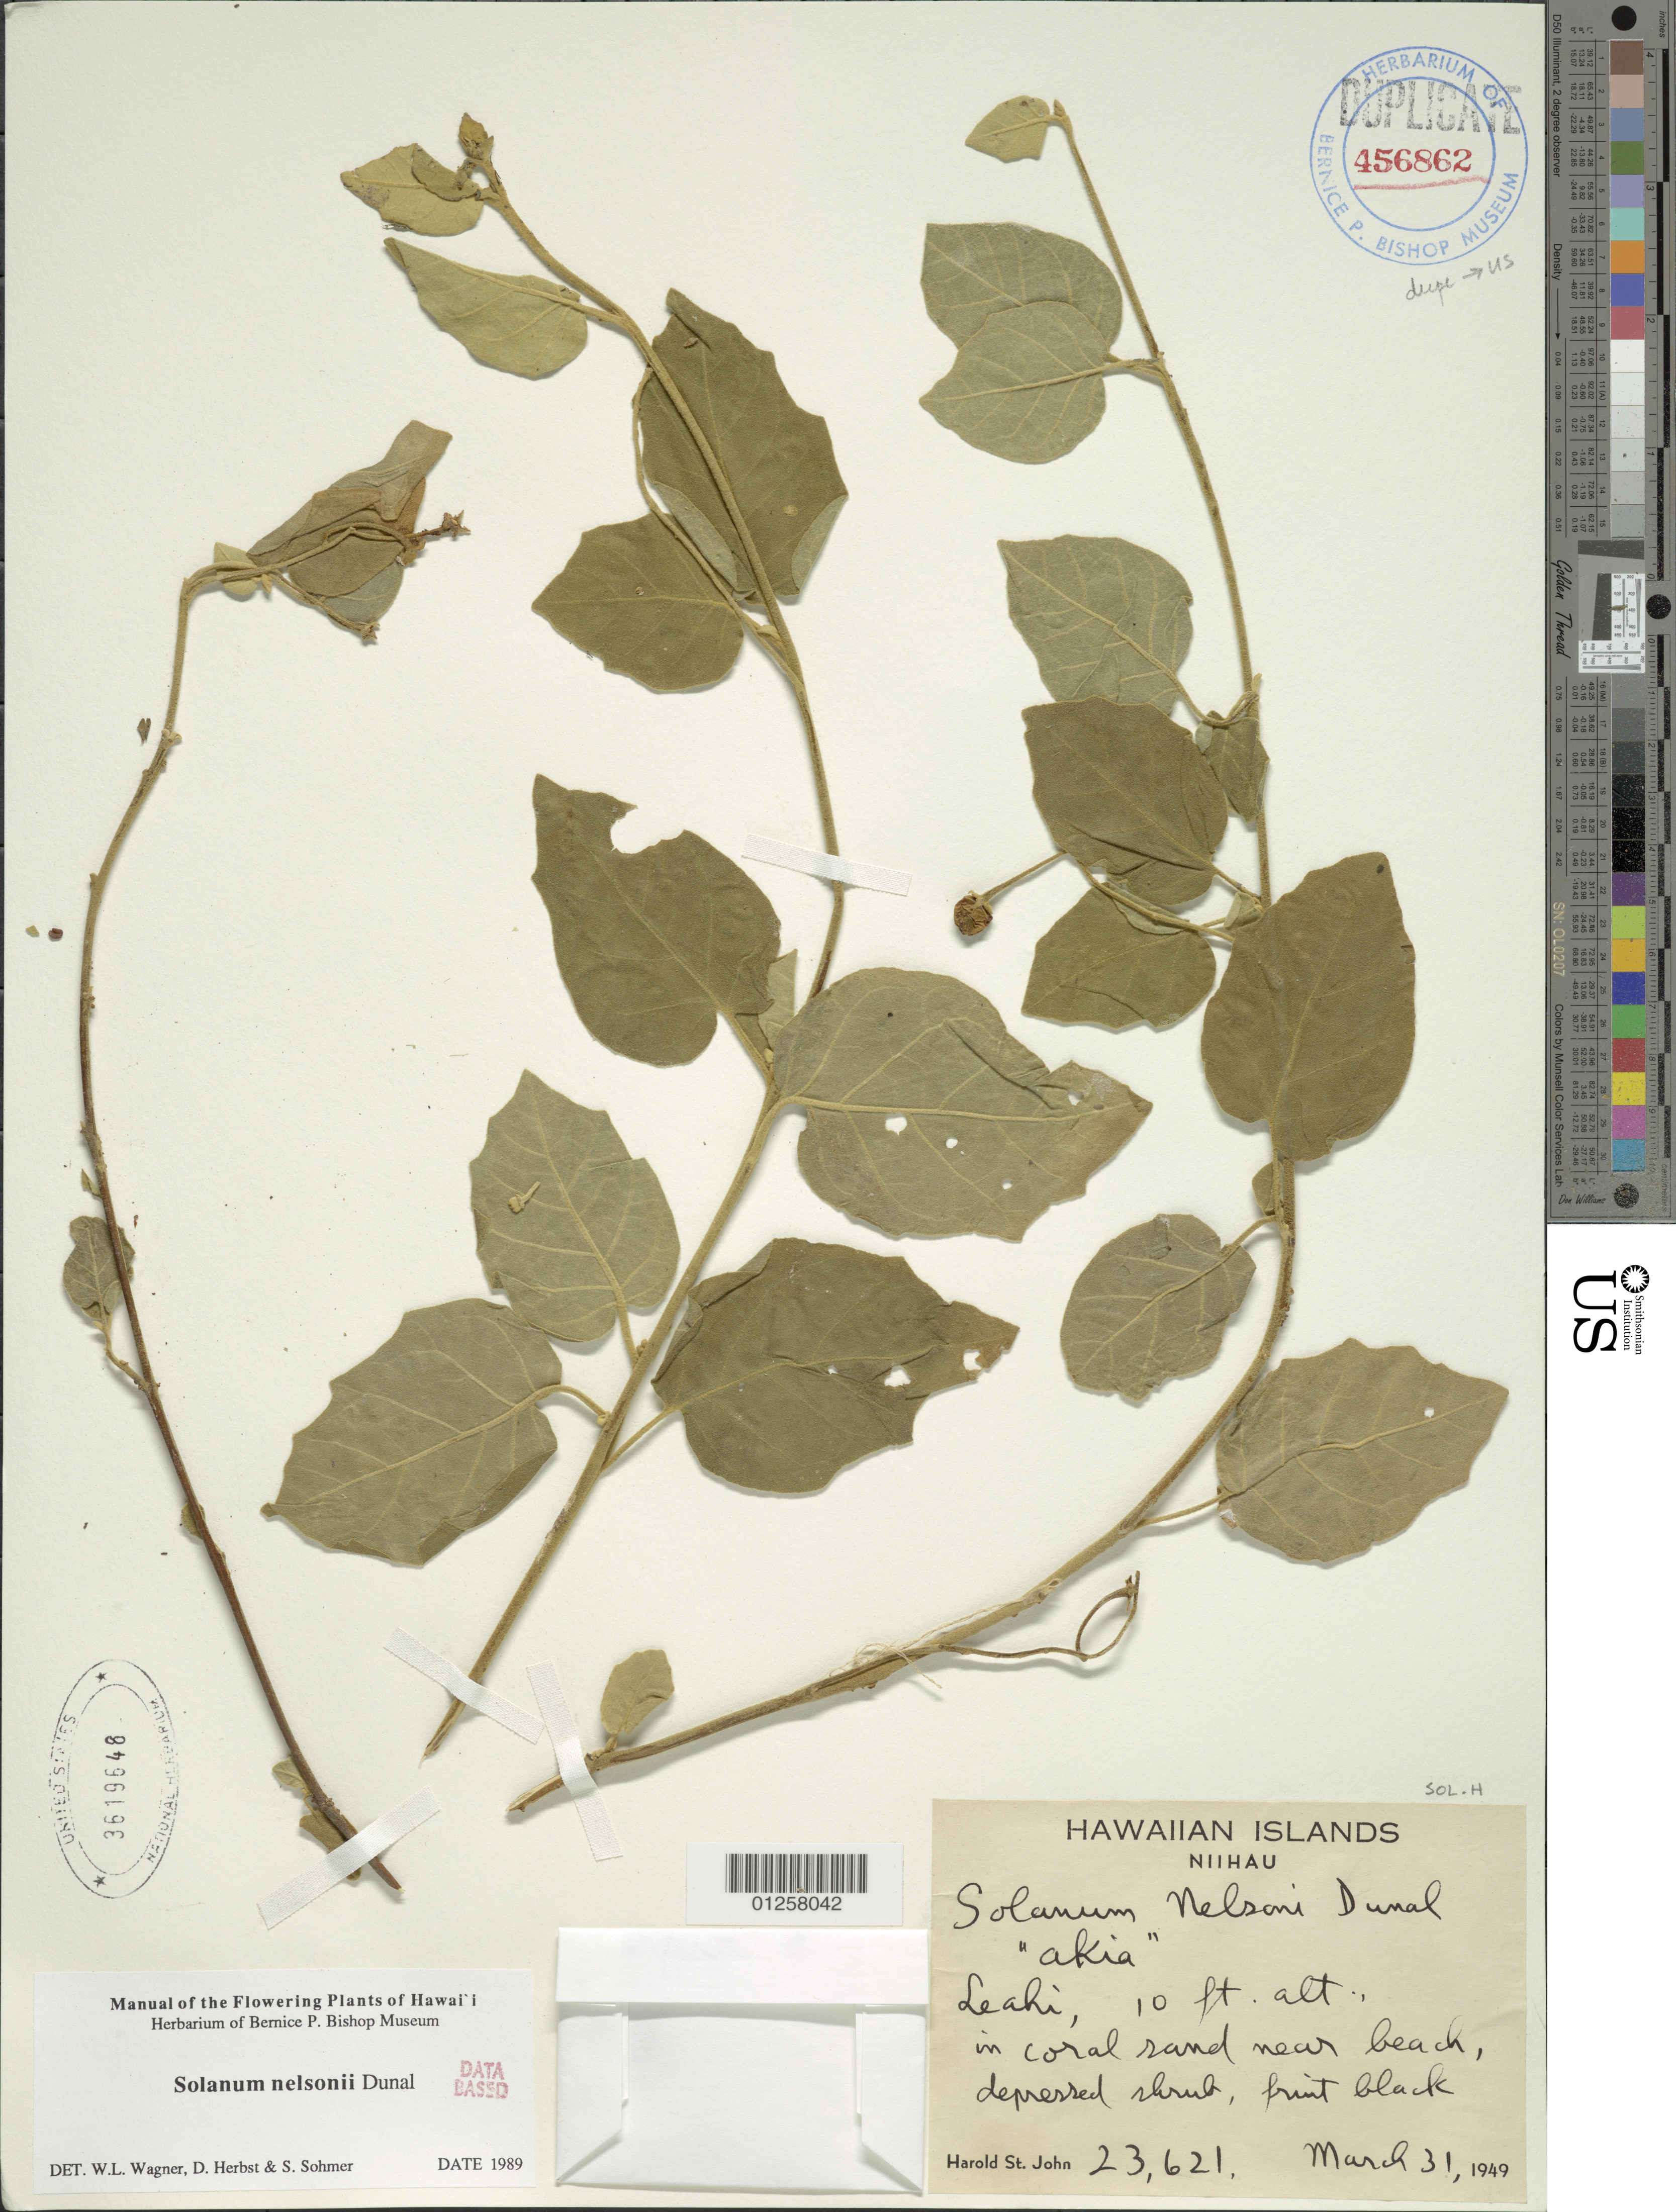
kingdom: Plantae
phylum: Tracheophyta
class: Magnoliopsida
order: Solanales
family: Solanaceae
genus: Solanum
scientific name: Solanum nelsonii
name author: Dunal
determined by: Knapp, S. D.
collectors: H. St. John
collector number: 23621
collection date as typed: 31 Mar 1949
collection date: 1949-03-31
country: United States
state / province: Hawaii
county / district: Kauai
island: Ni'ihau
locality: Leahi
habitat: In coral sand near beach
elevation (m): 3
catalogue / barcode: US 3619648